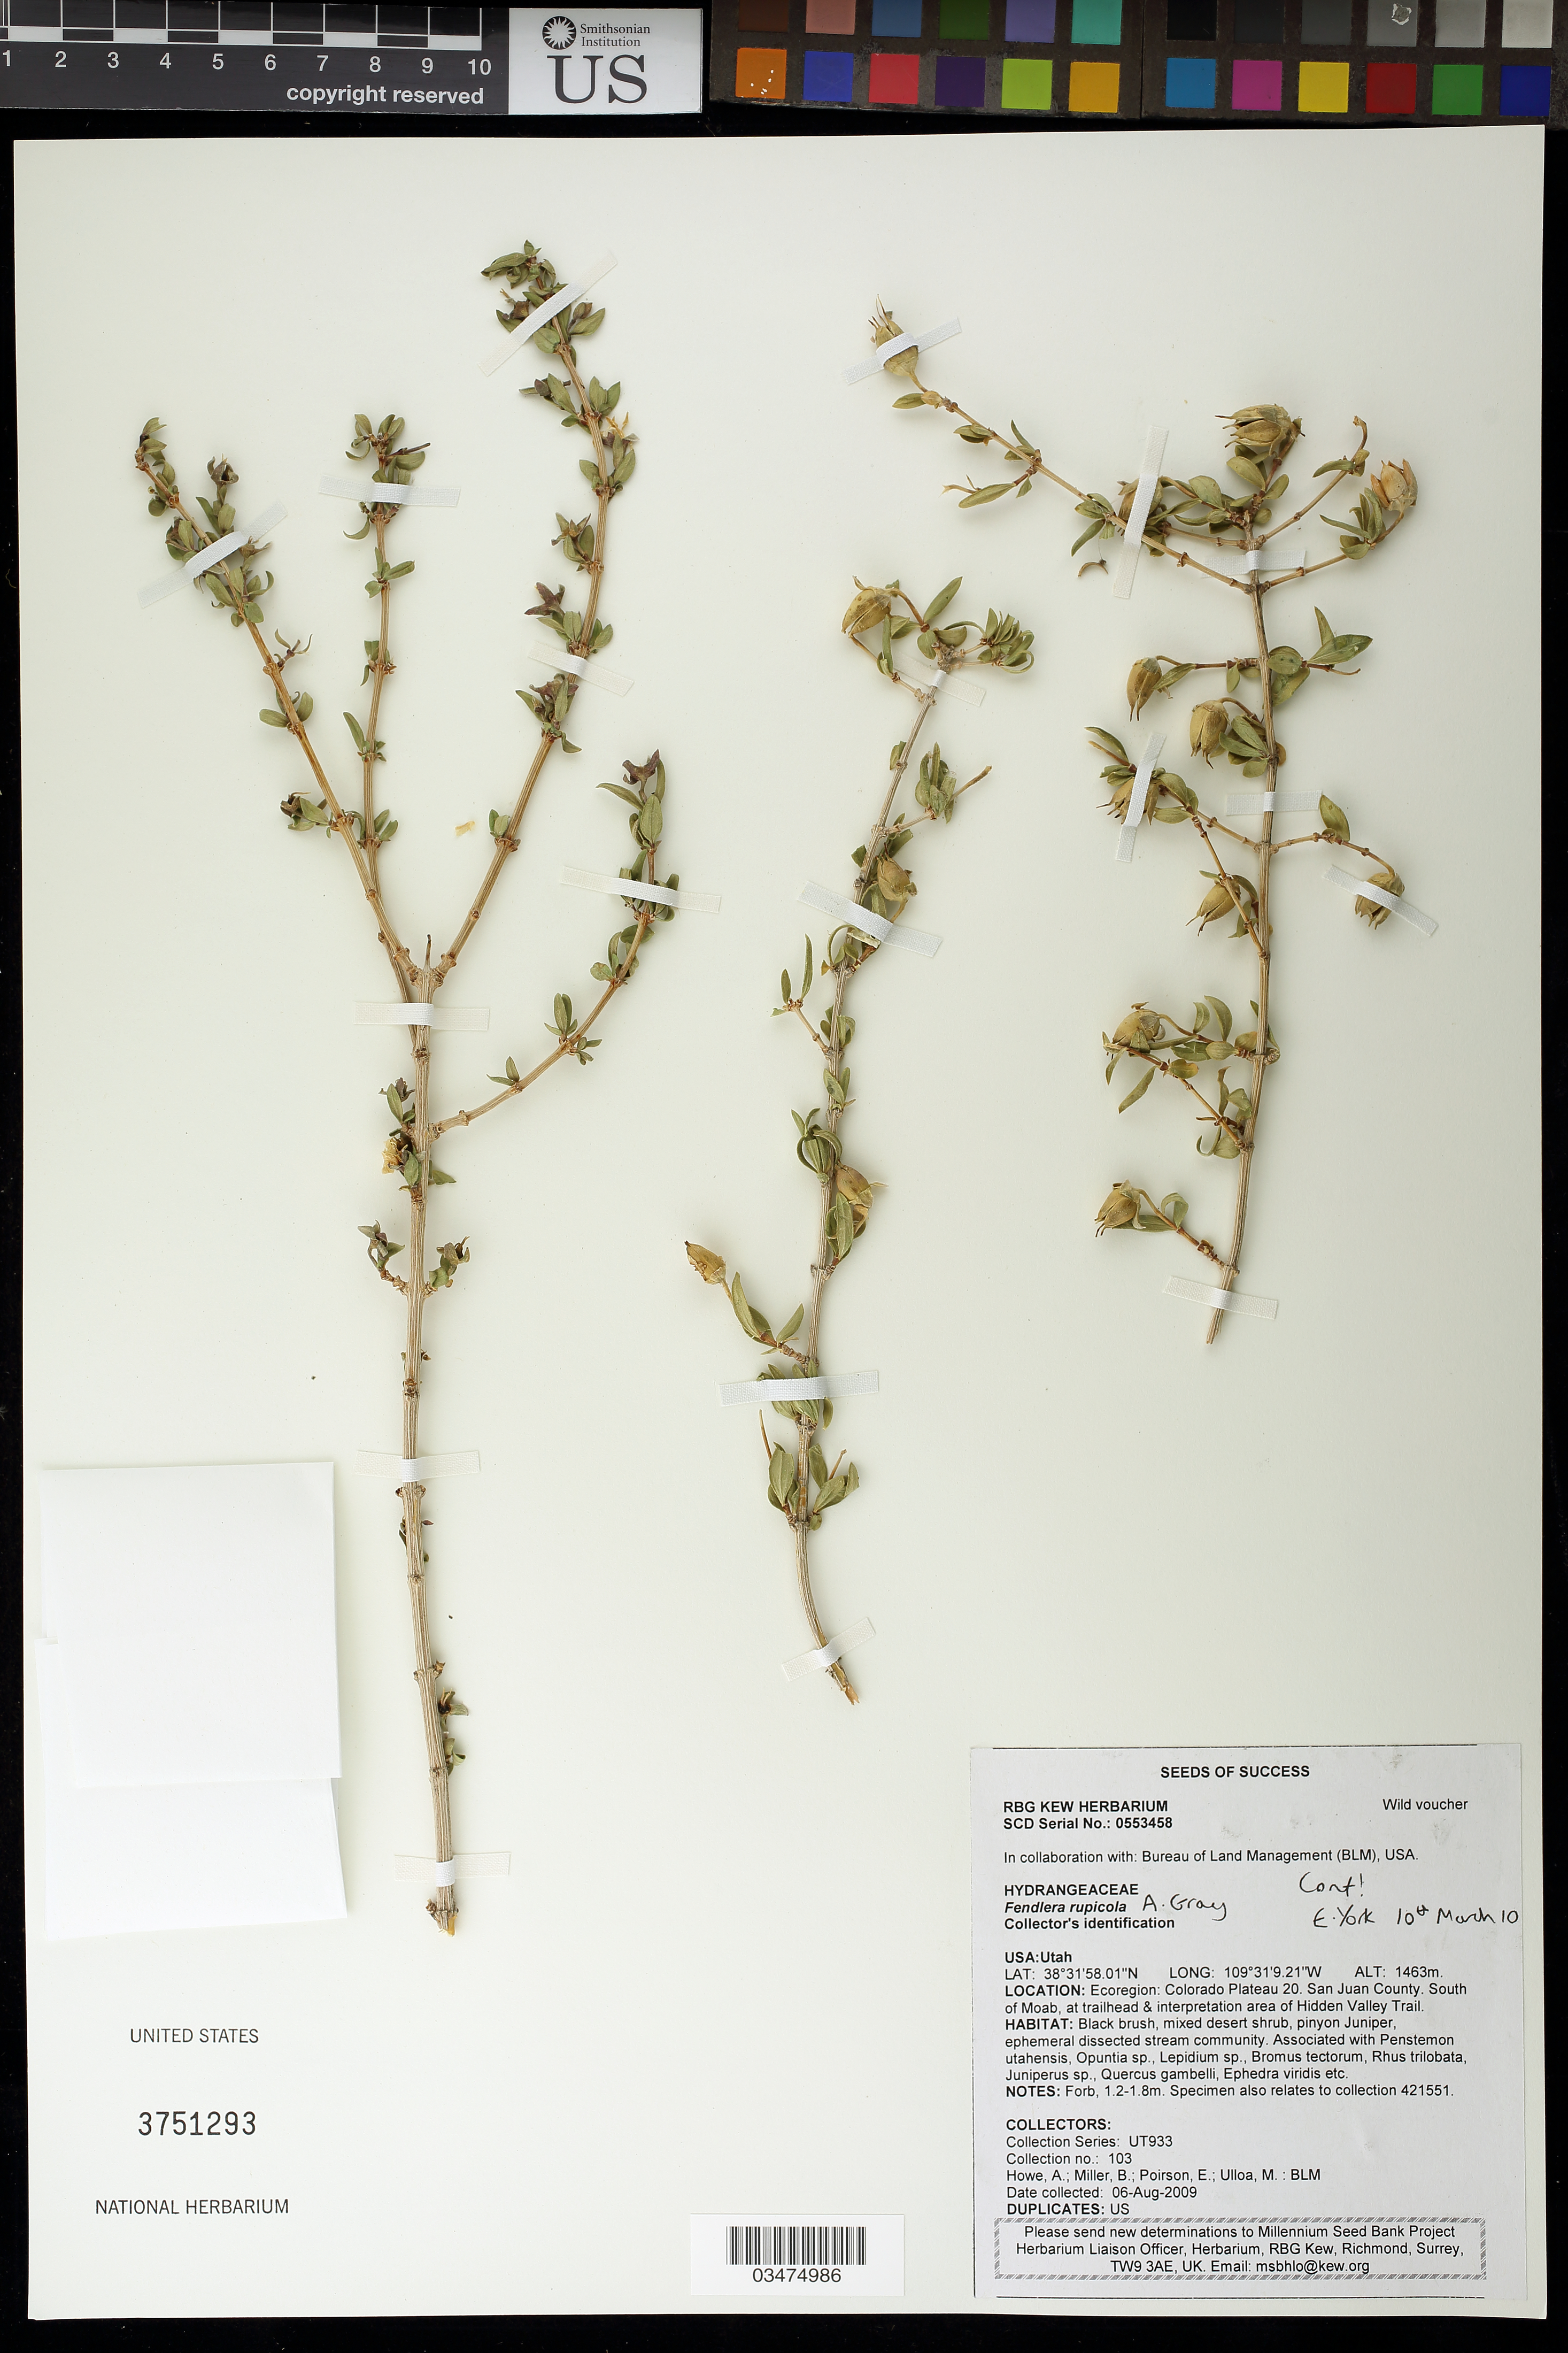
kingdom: Plantae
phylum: Tracheophyta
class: Magnoliopsida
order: Cornales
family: Hydrangeaceae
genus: Fendlera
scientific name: Fendlera rupicola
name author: Englem. & A. Gray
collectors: A. Howe, B. Miller, E. Poirson & M. Ulloa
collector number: UT933-103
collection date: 2009-08-06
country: United States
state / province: Utah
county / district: San Juan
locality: S of Moab, area of Hidden Valley Trail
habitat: Black brush, mixed desert shrub, pinyon Juniper, ephemeral dissected stream community.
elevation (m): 1463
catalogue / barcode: US 3751293